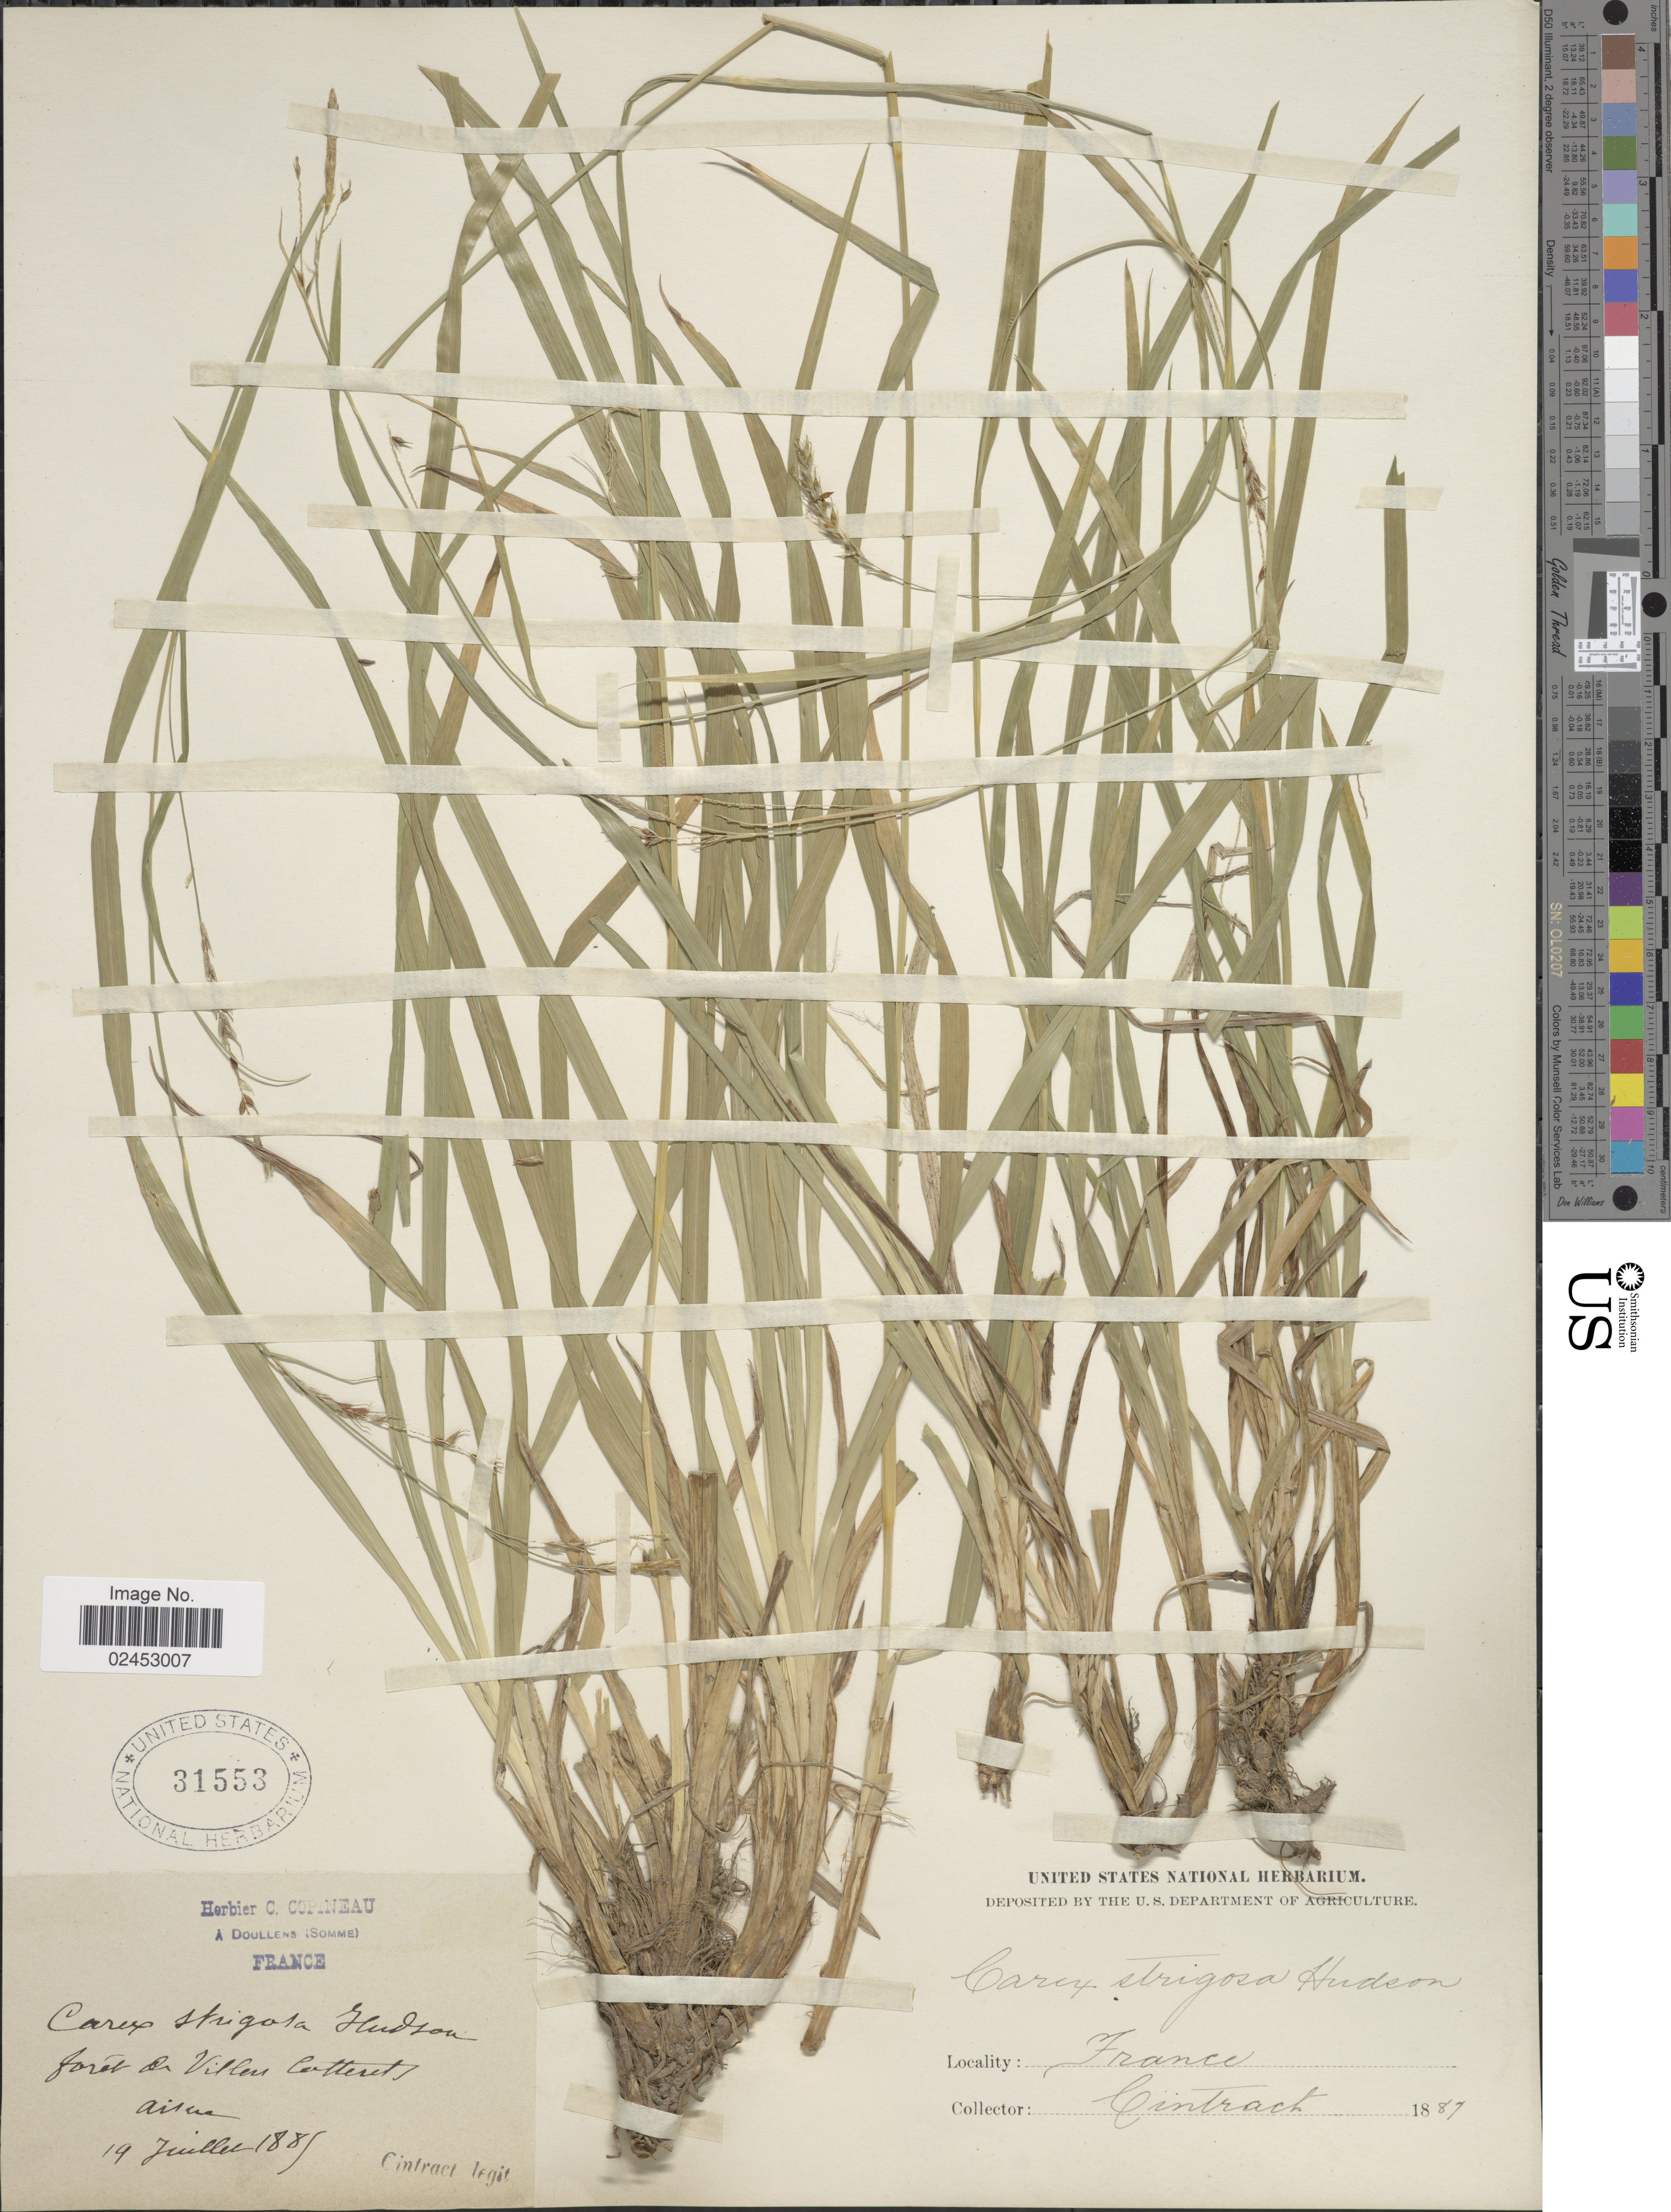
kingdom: Plantae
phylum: Tracheophyta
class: Liliopsida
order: Poales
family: Cyperaceae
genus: Carex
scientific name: Carex strigosa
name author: Huds.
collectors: Cintract, --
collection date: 1887-07-19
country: France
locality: Foret de Villers Cotterets aime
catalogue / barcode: US 31553